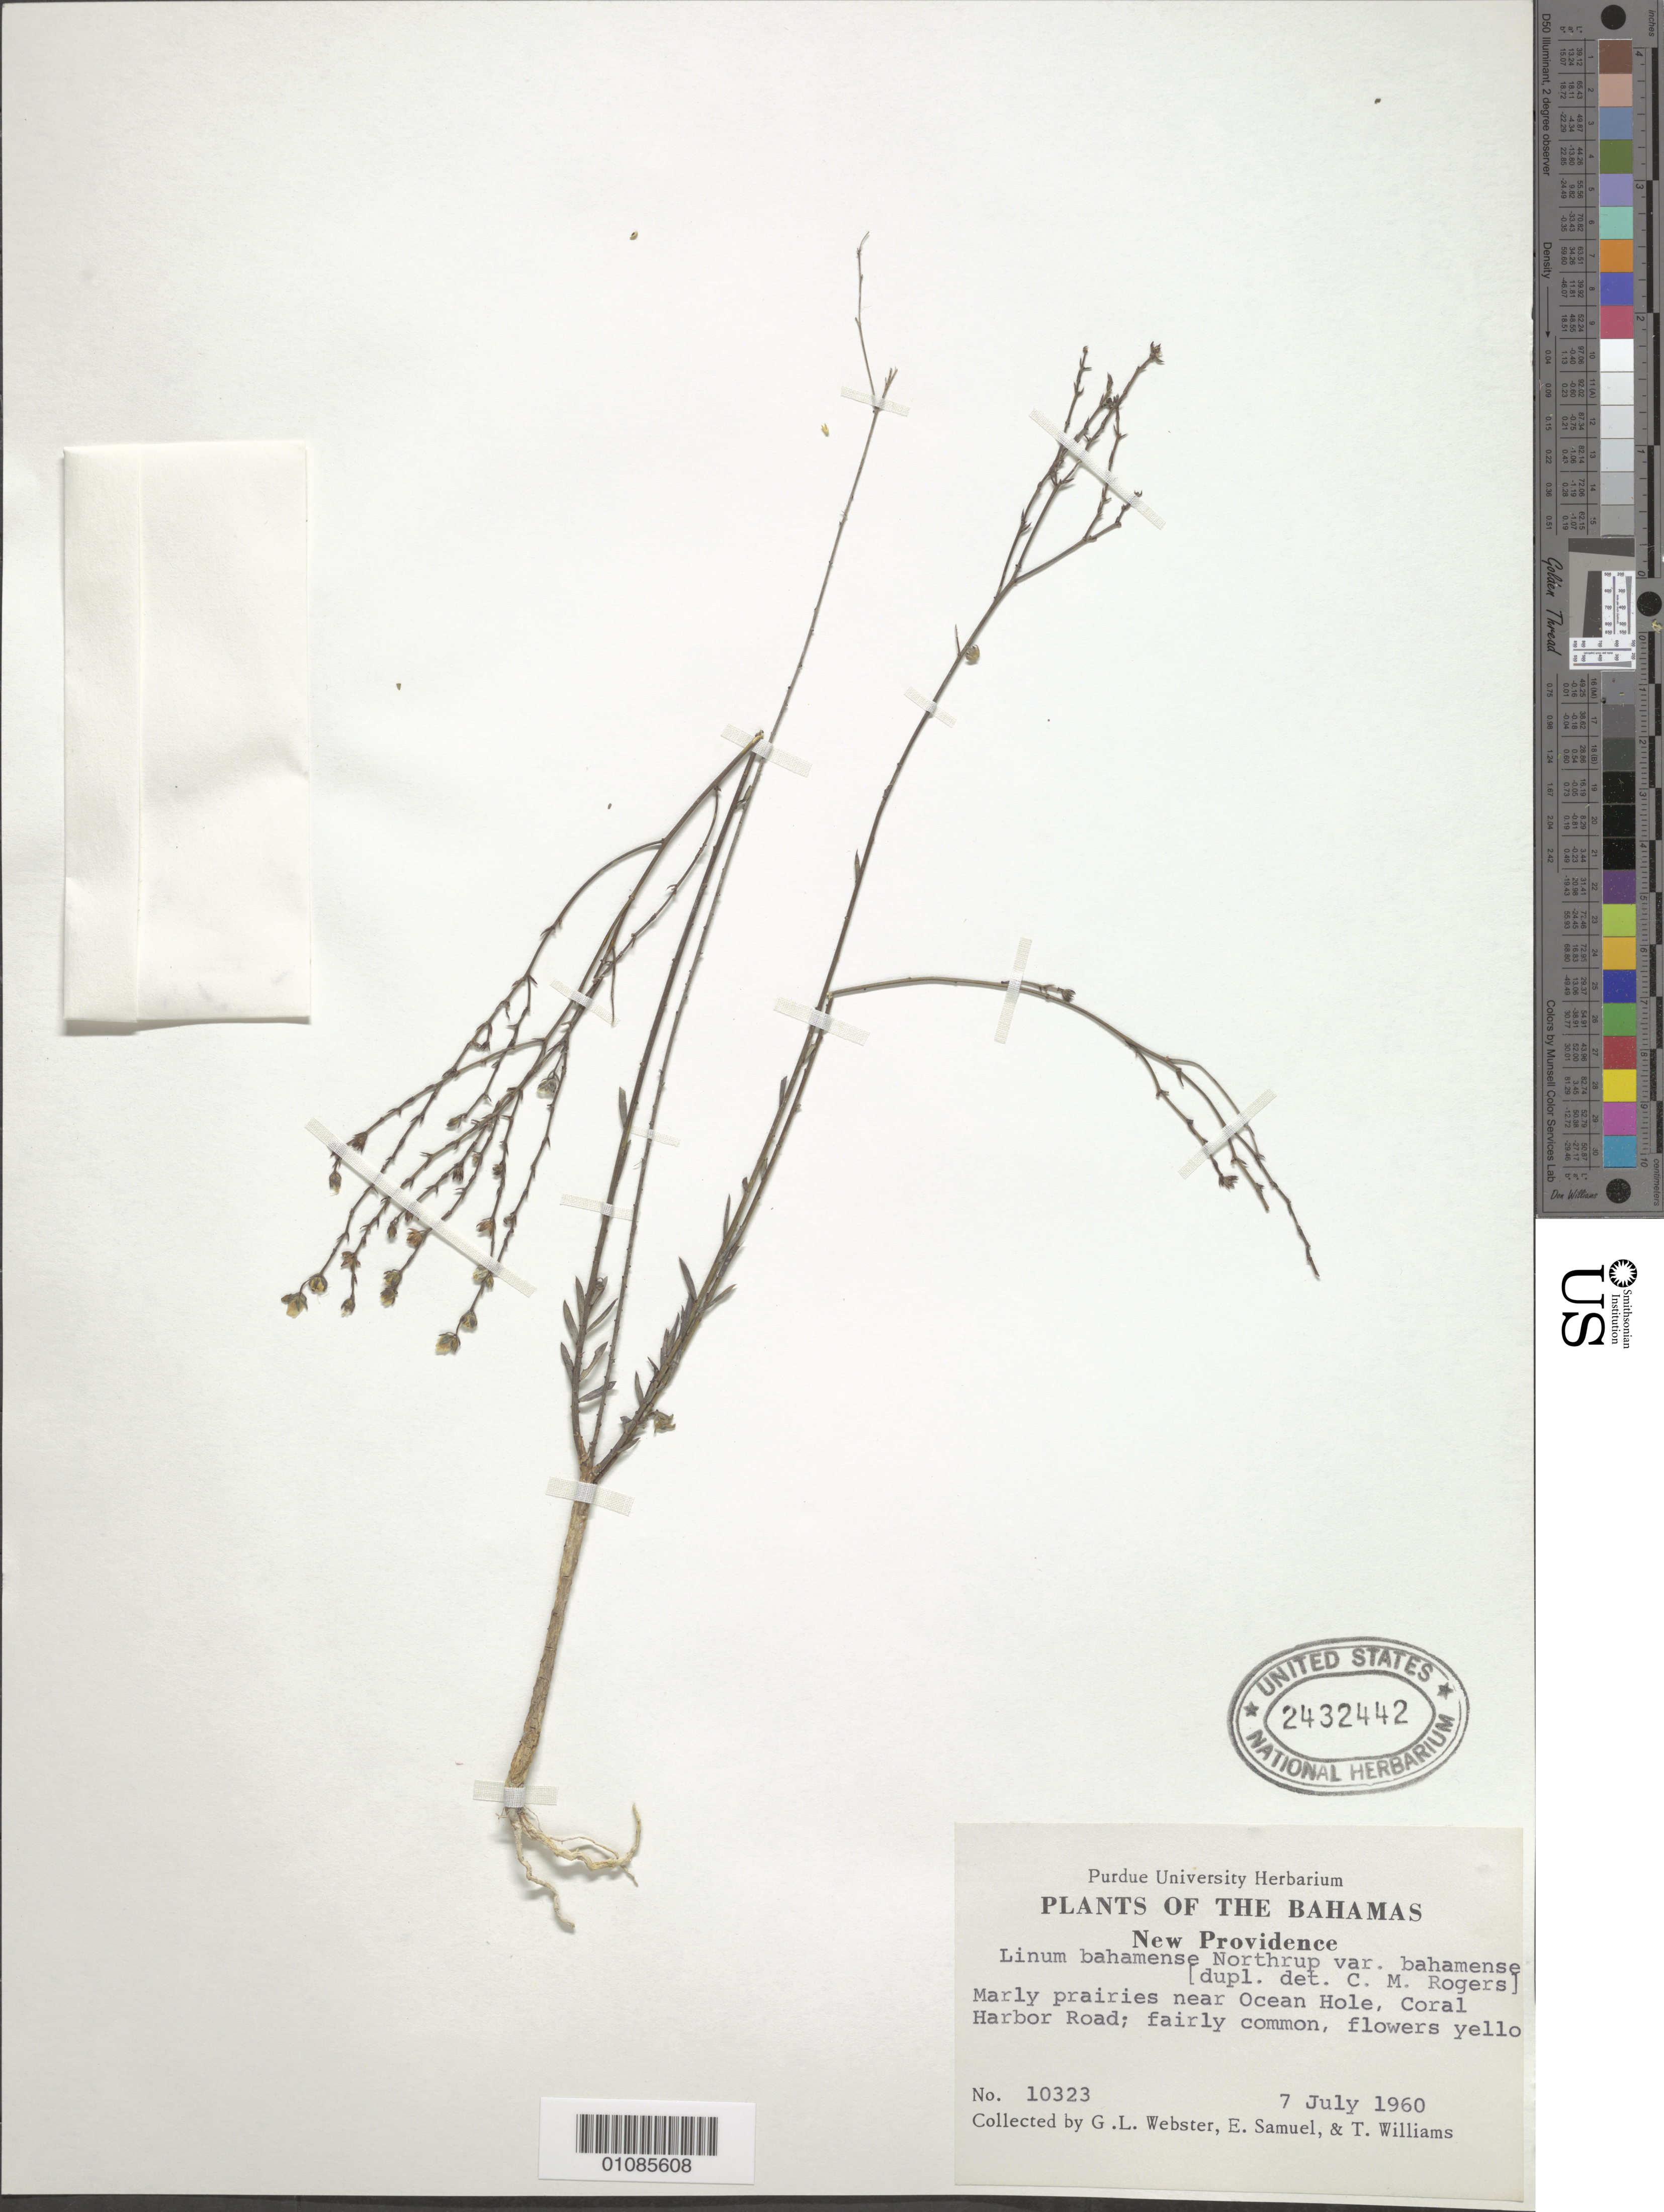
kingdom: Plantae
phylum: Tracheophyta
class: Magnoliopsida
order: Malpighiales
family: Linaceae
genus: Linum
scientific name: Linum bahamense f. bahamense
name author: Northr.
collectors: G. L. Webster & T. Williams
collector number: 10323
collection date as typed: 07 Jul 1960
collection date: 1960-07-07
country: Bahamas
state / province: North Andros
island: Andros I.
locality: Near ocean hole, Coral Harbor road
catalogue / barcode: US 2432442